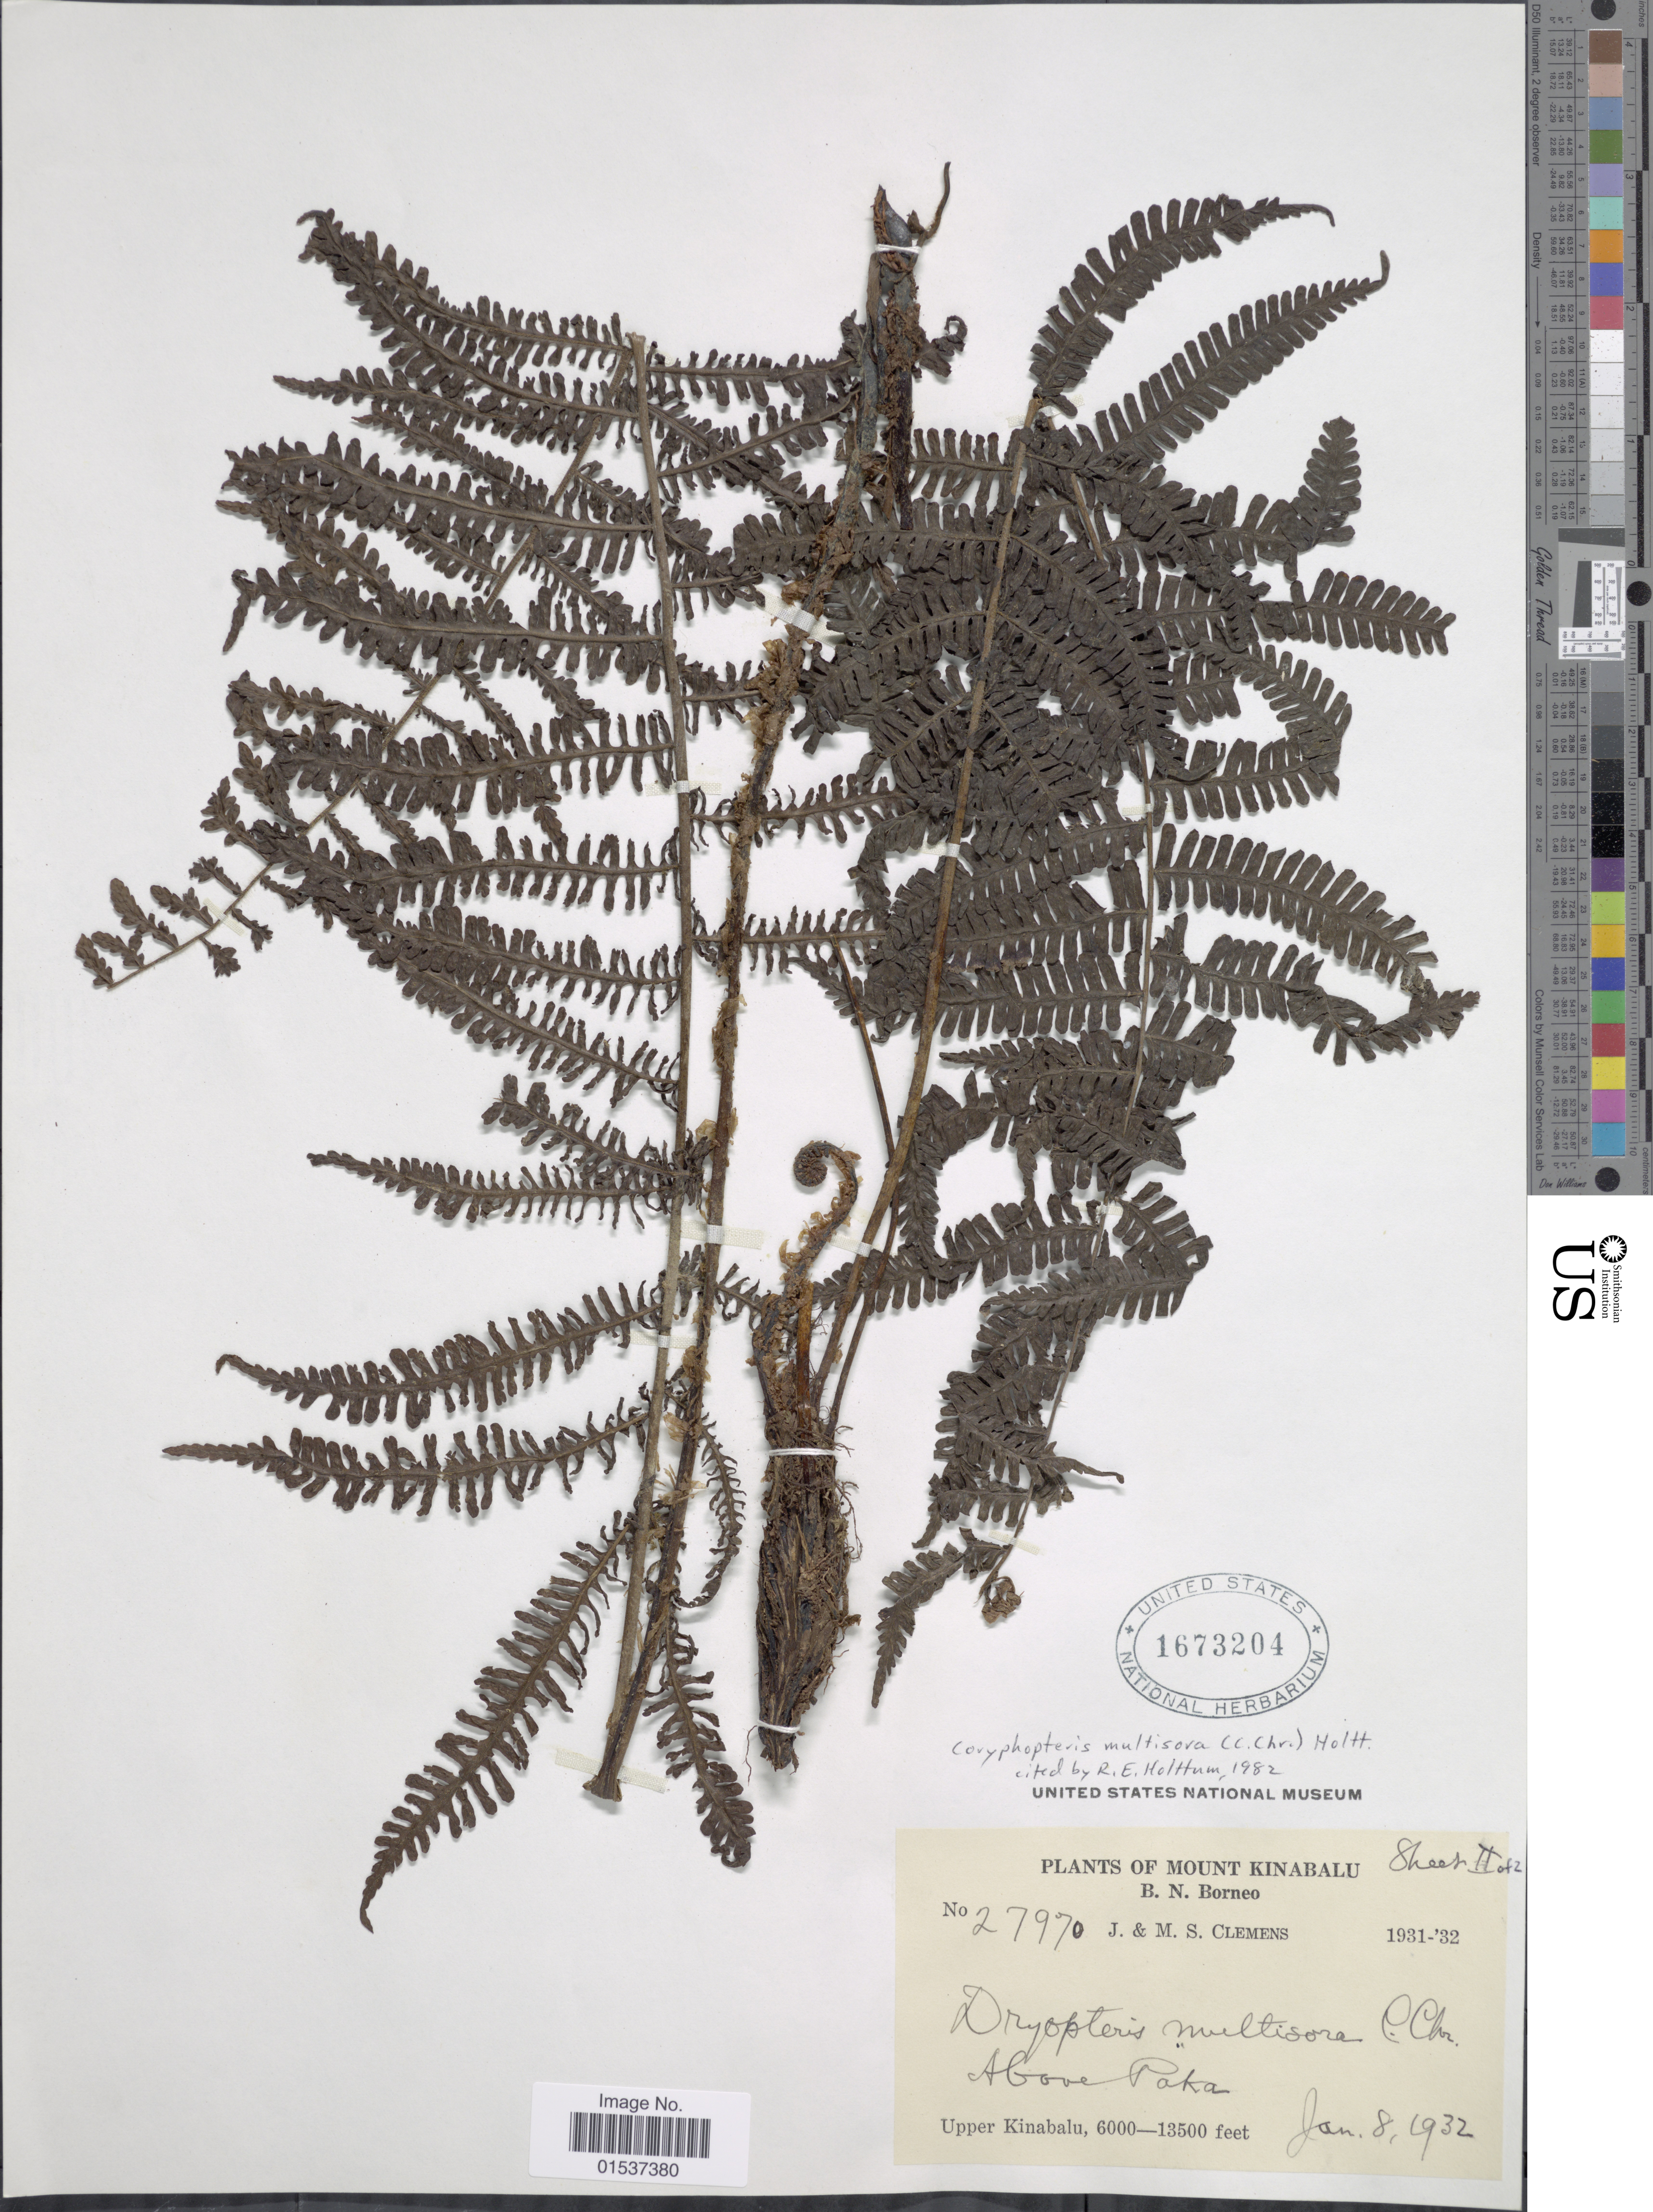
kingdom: Plantae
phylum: Tracheophyta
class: Polypodiopsida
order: Polypodiales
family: Thelypteridaceae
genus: Coryphopteris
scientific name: Coryphopteris multisora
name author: (C. Chr.) Holttum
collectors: J. Clemens & M. S. Clemens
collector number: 27970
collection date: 1932-01-08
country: Malaysia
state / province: Sabah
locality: Mount Kinabalu, B.N. Borneo. Above Paka.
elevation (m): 1829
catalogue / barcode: US 1673204